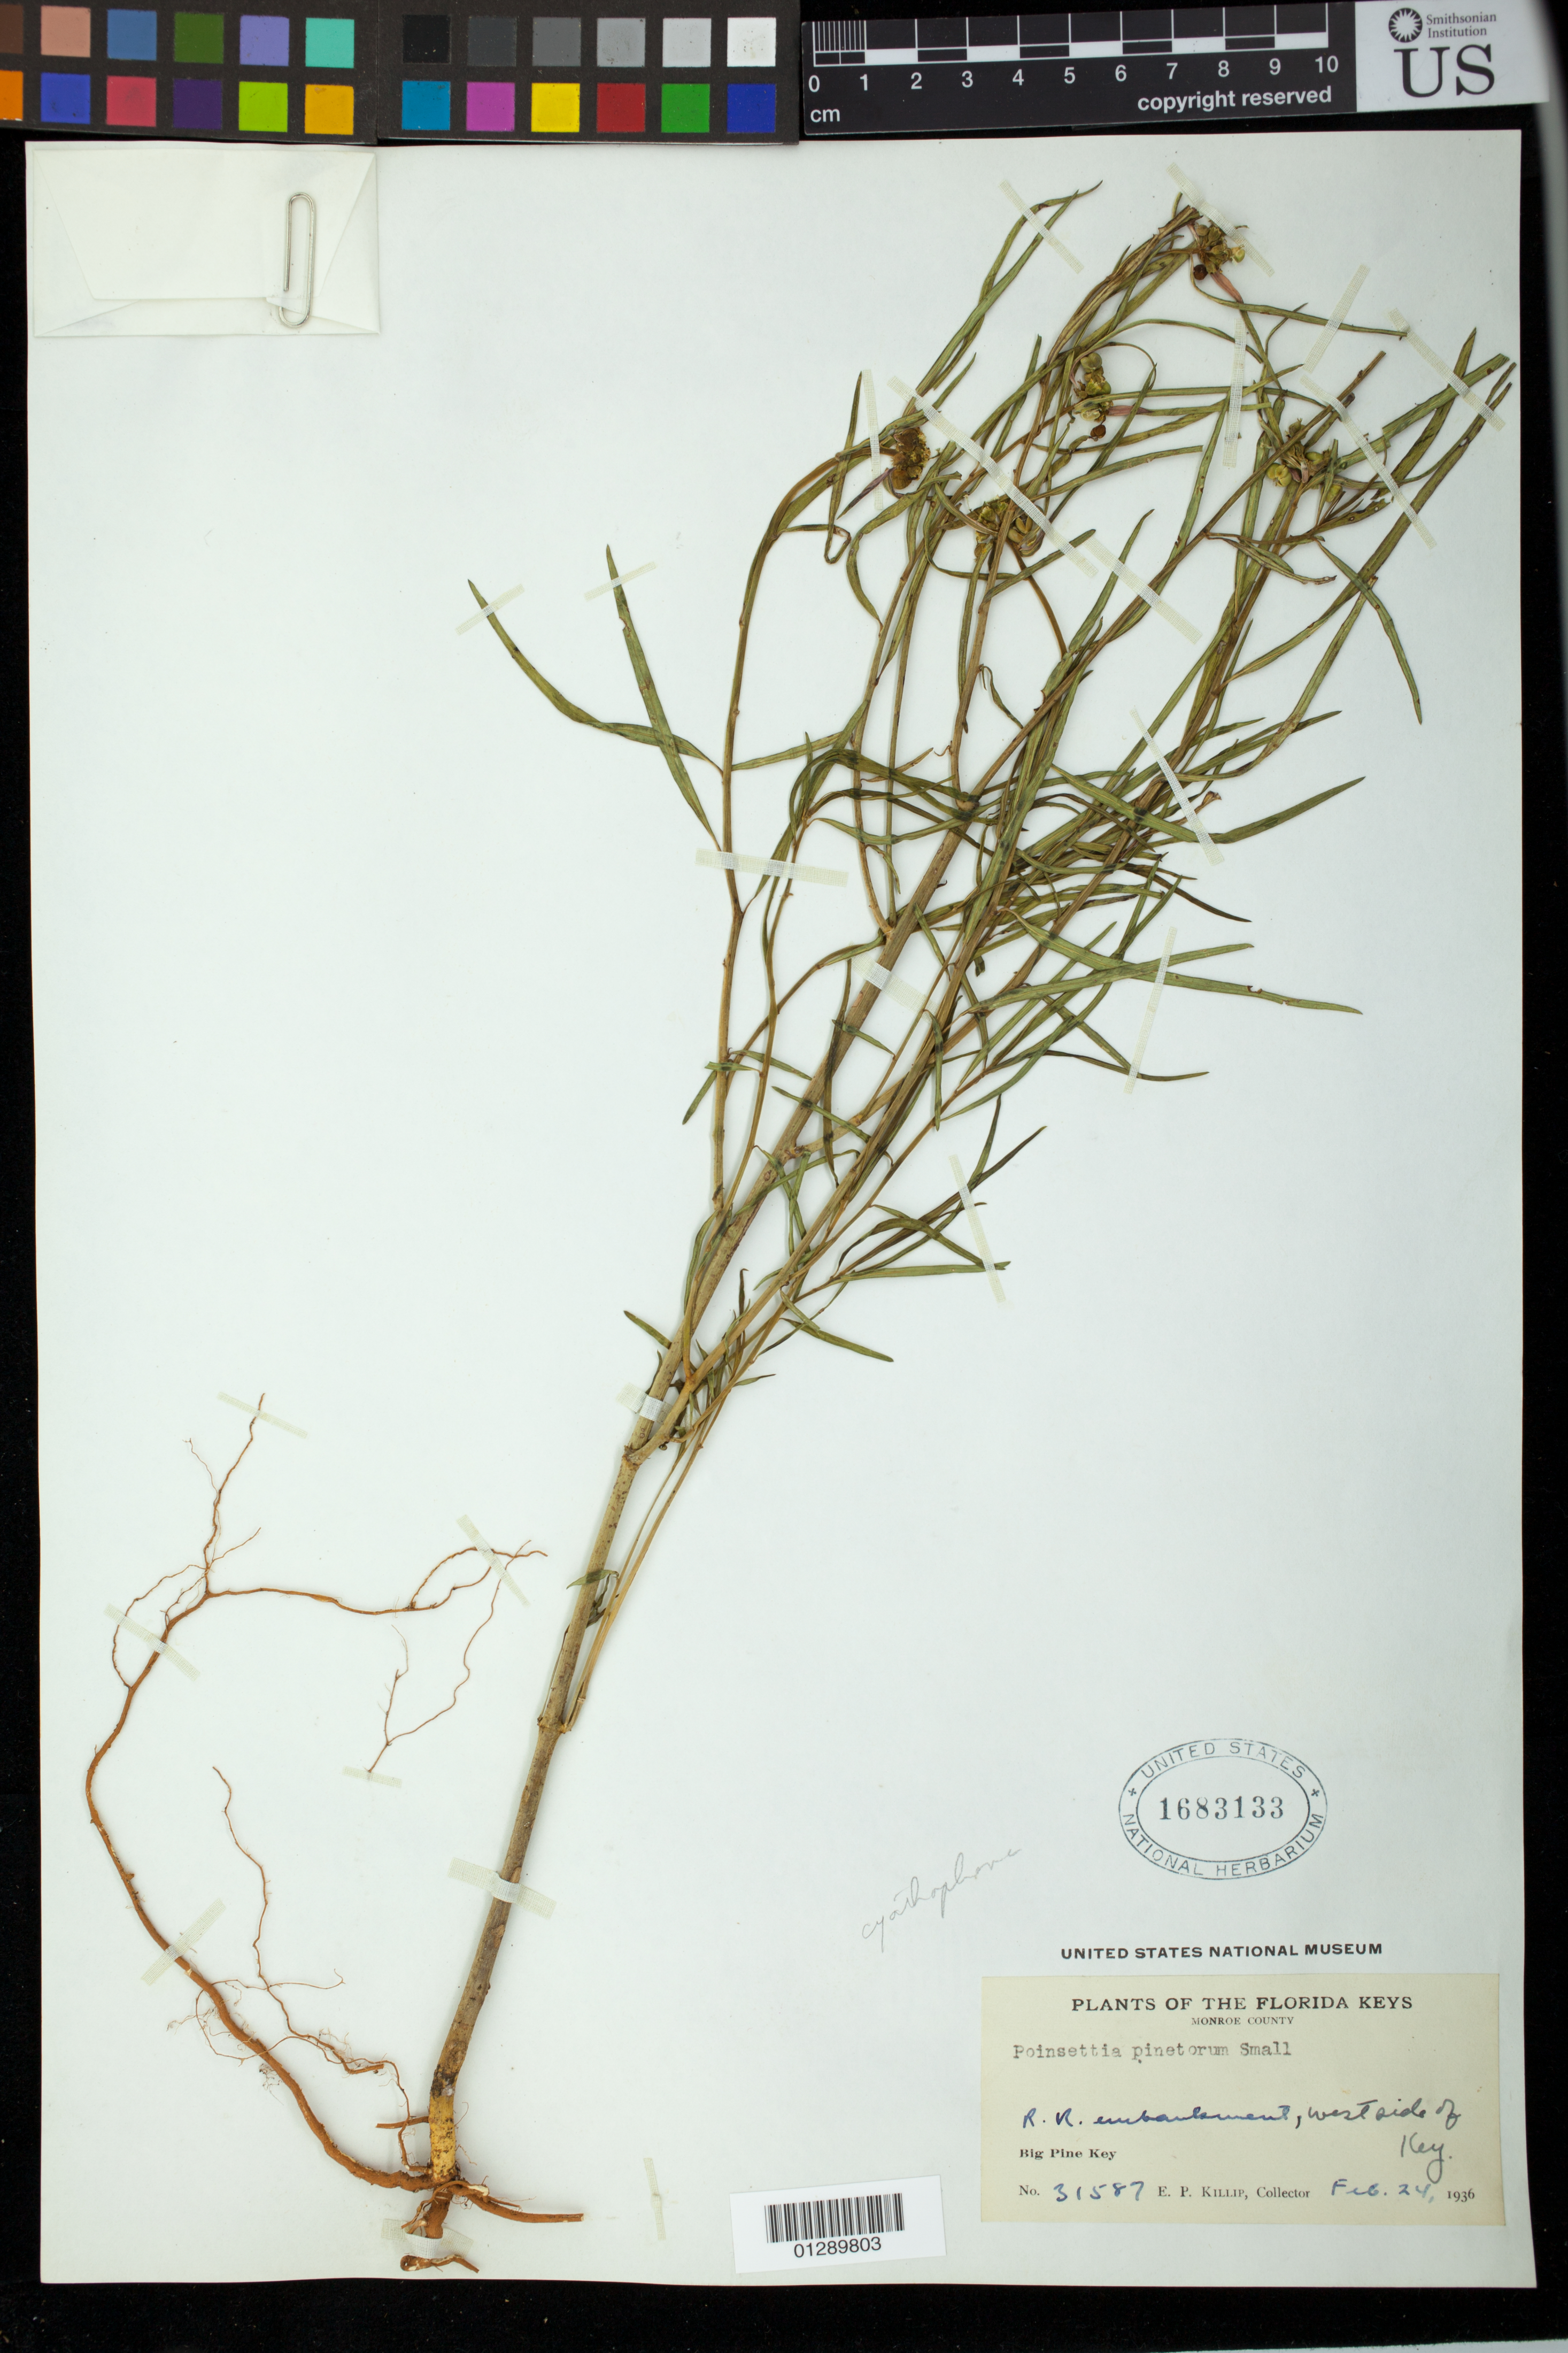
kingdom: Plantae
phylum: Tracheophyta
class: Magnoliopsida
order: Malpighiales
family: Euphorbiaceae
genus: Euphorbia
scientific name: Euphorbia heterophylla var. cyathophora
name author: (Murr.) Griseb.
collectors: E. P. Killip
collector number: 31587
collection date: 1936-02-24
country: United States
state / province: Florida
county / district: Monroe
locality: R.R. embankment, west side of Key.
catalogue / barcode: US 1683133